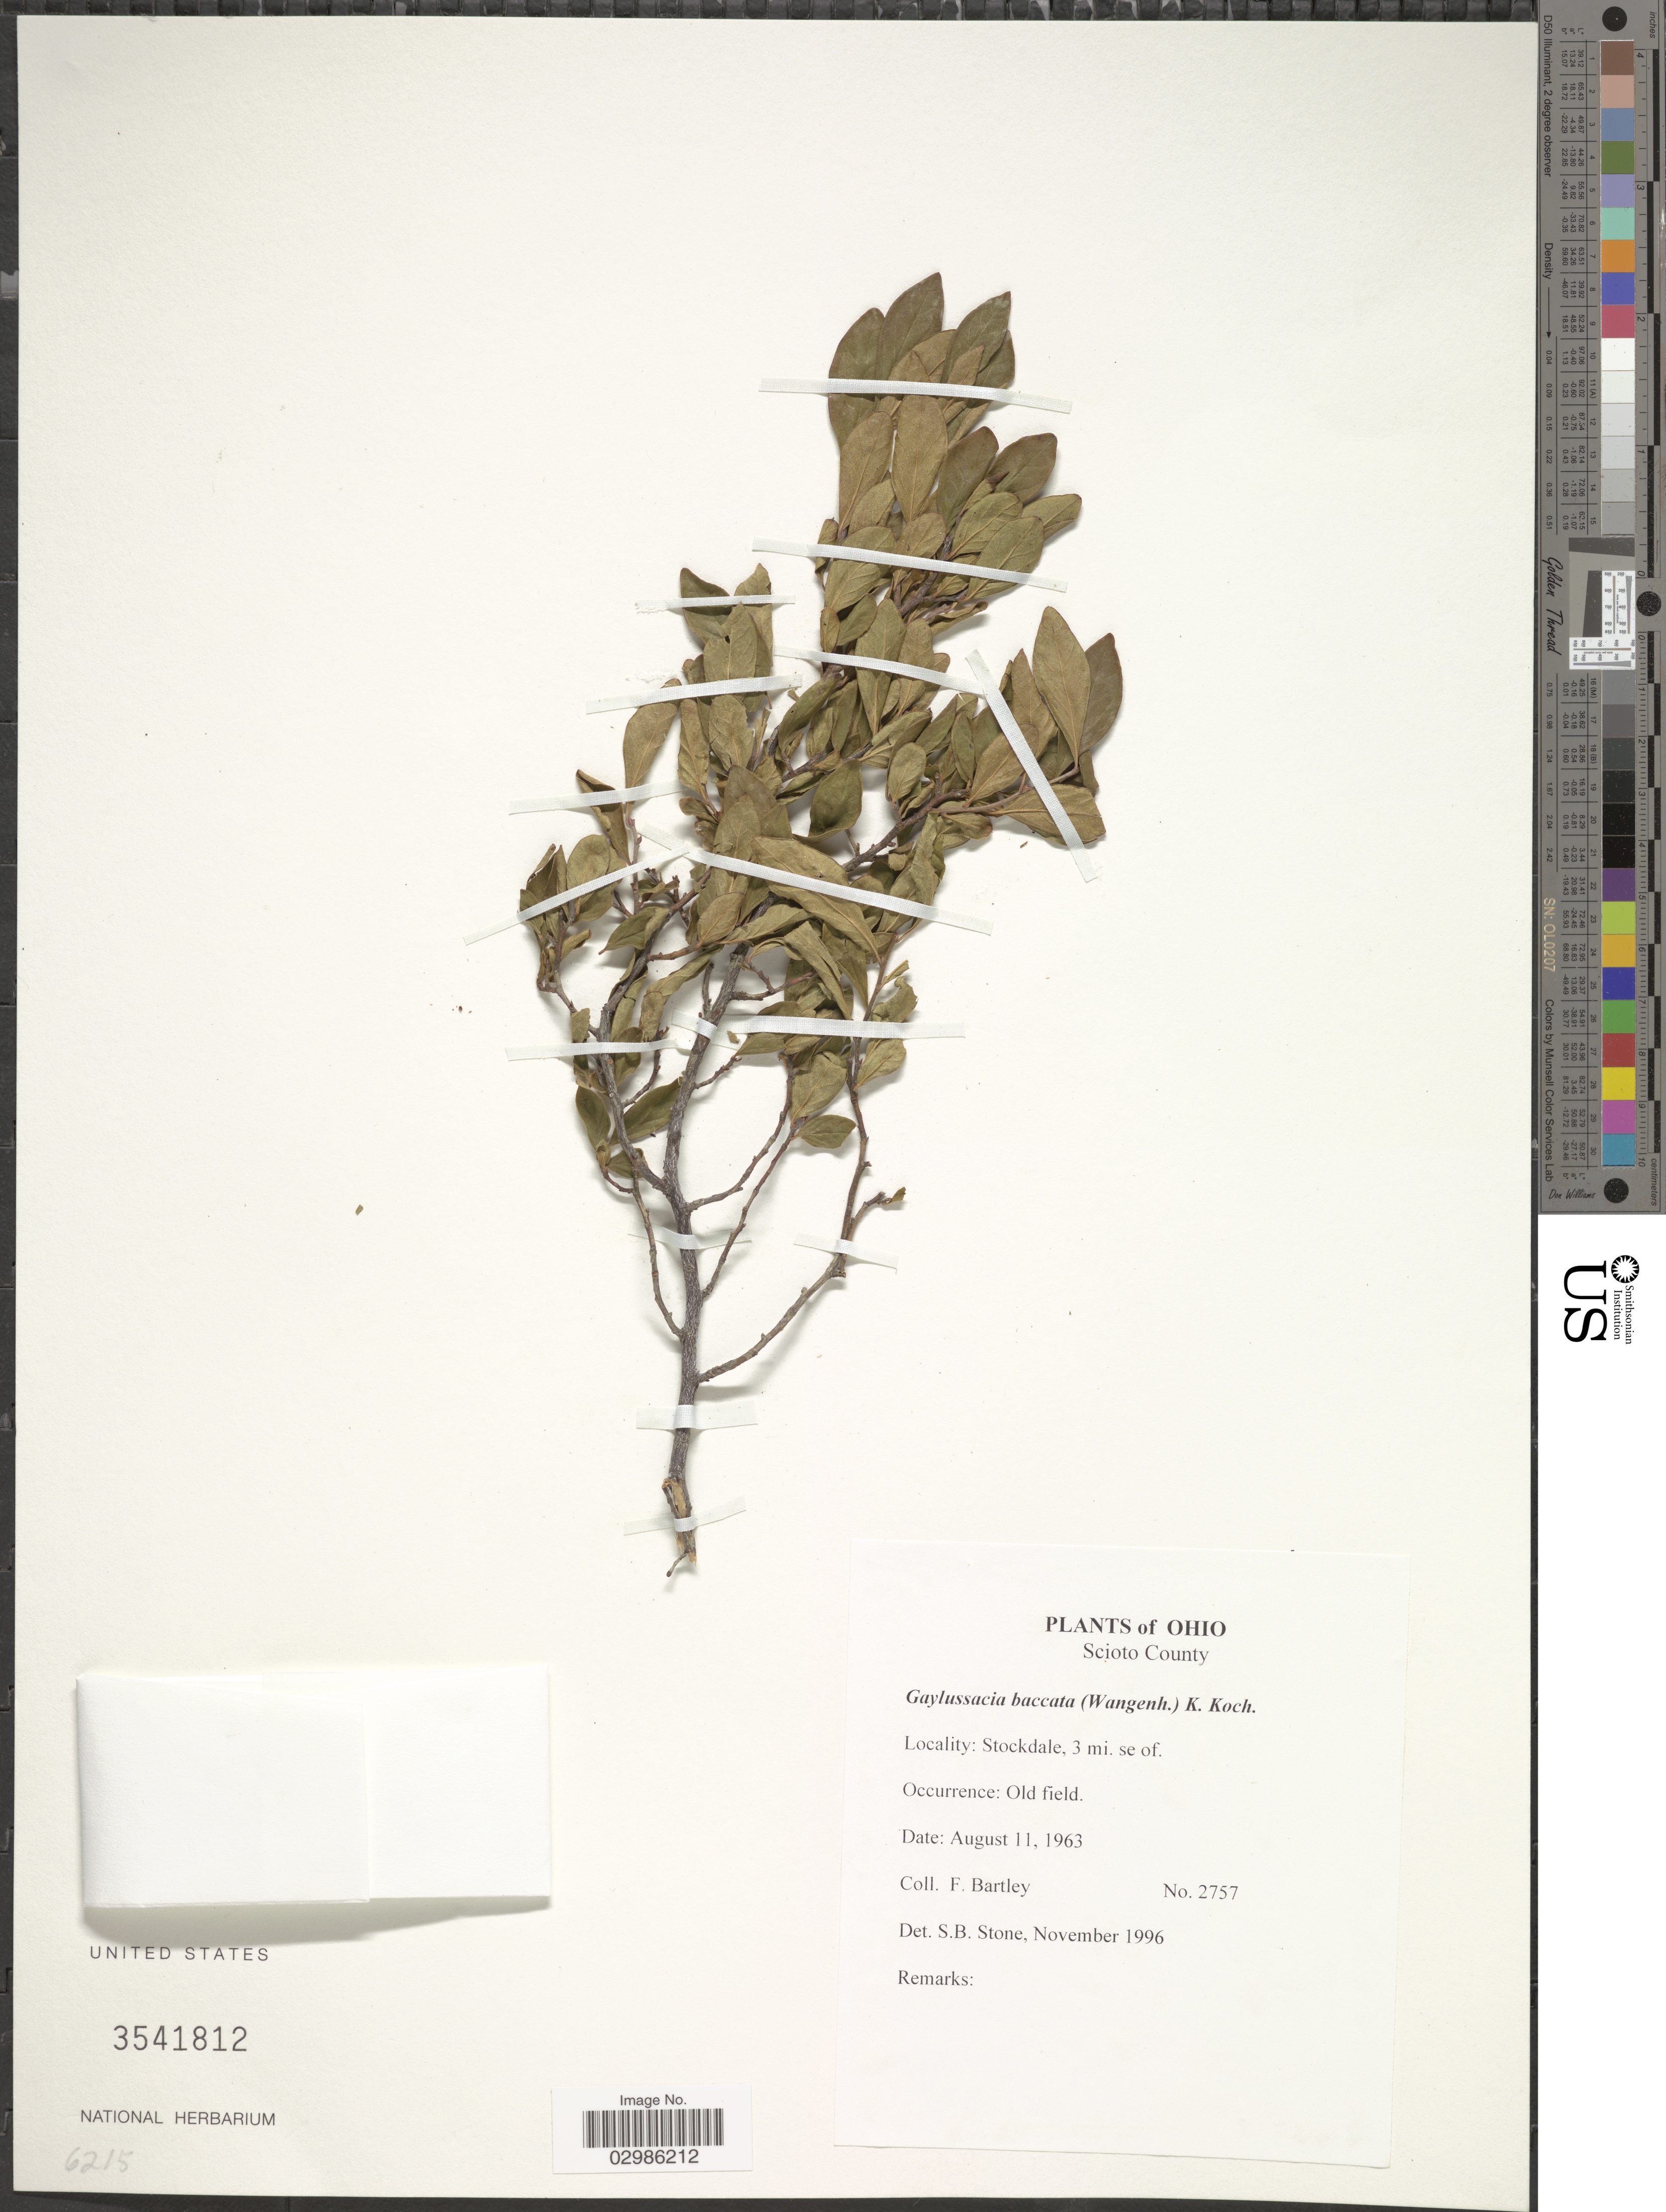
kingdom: Plantae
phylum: Tracheophyta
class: Magnoliopsida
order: Ericales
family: Ericaceae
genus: Gaylussacia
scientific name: Gaylussacia baccata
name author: (Wangenh.) K. Koch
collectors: F. Bartley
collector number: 2757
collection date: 1963-08-11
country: United States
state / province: Ohio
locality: Scioto County. Stockdale, 3 mi. se. of.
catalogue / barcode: US 3541812